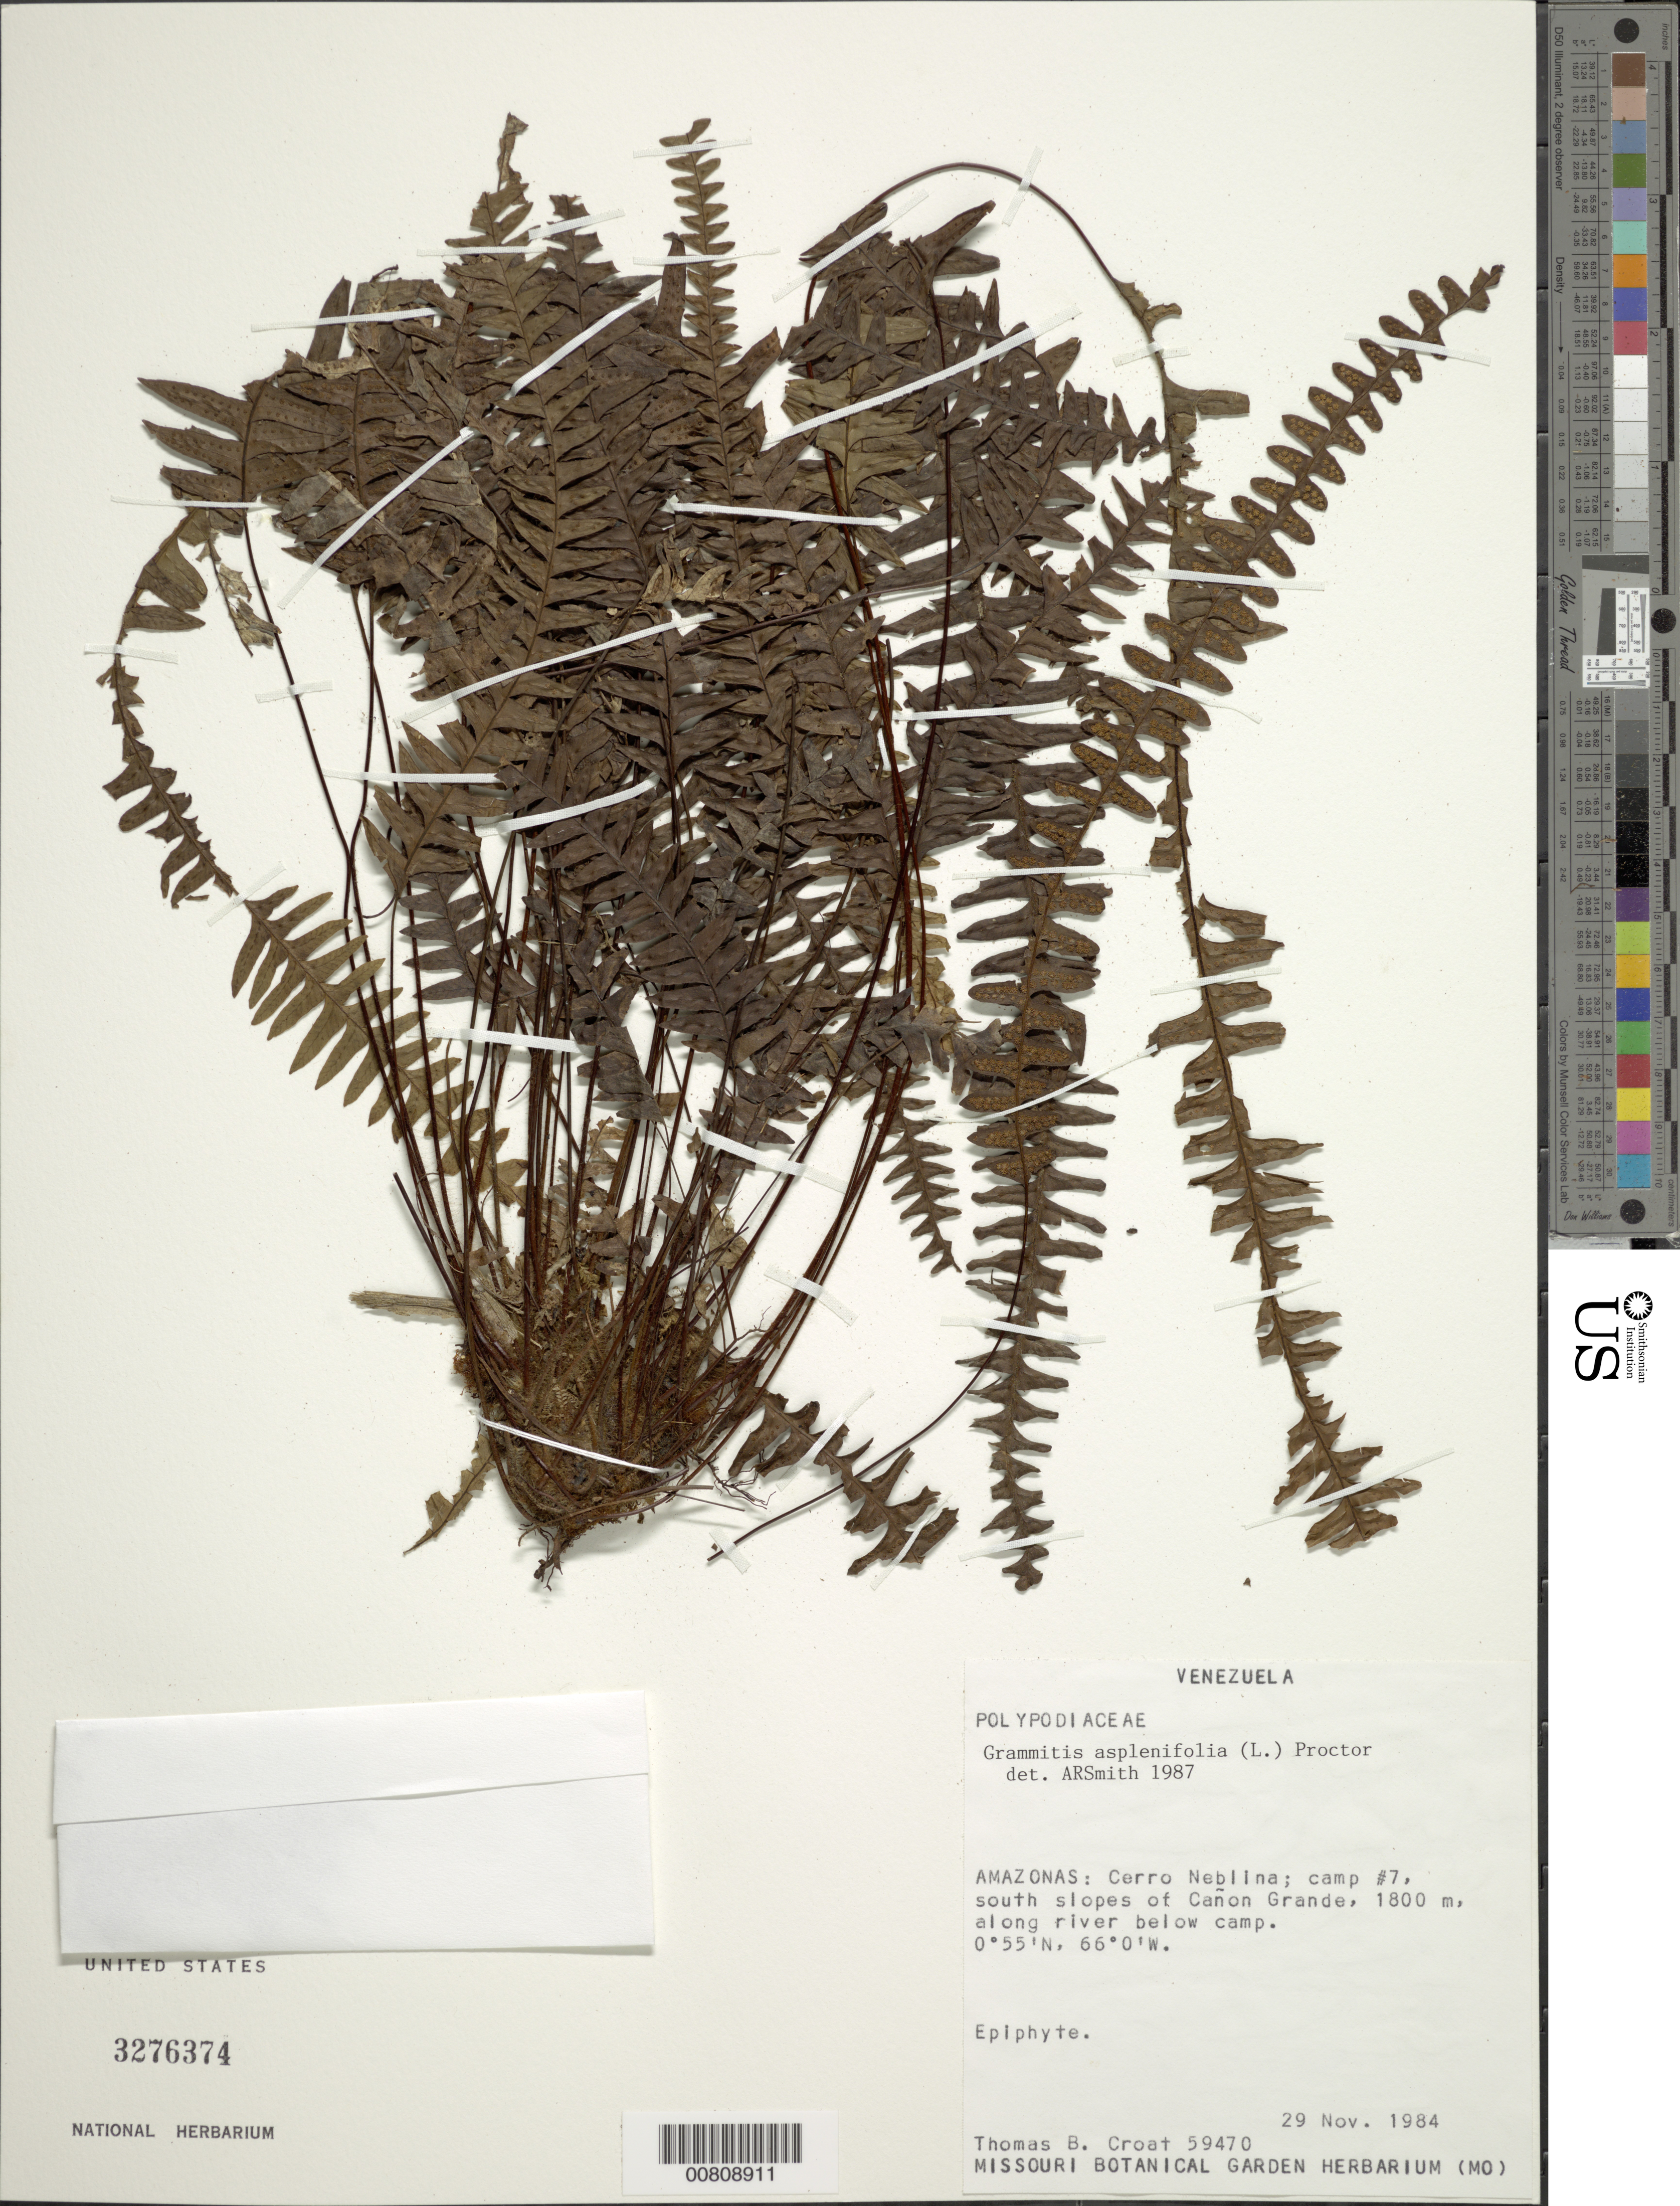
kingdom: Plantae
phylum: Tracheophyta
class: Polypodiopsida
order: Polypodiales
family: Polypodiaceae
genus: Terpsichore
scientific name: Terpsichore asplenifolia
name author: (L.) A.R. Sm.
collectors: T. B. Croat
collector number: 59470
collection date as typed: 29-Nov-84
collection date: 1984-11-29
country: Venezuela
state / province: Amazonas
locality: Cerro Neblina, camp #7, S slopes of Cañon Grande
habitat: Along river below camp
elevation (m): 1800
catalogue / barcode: US 3276374